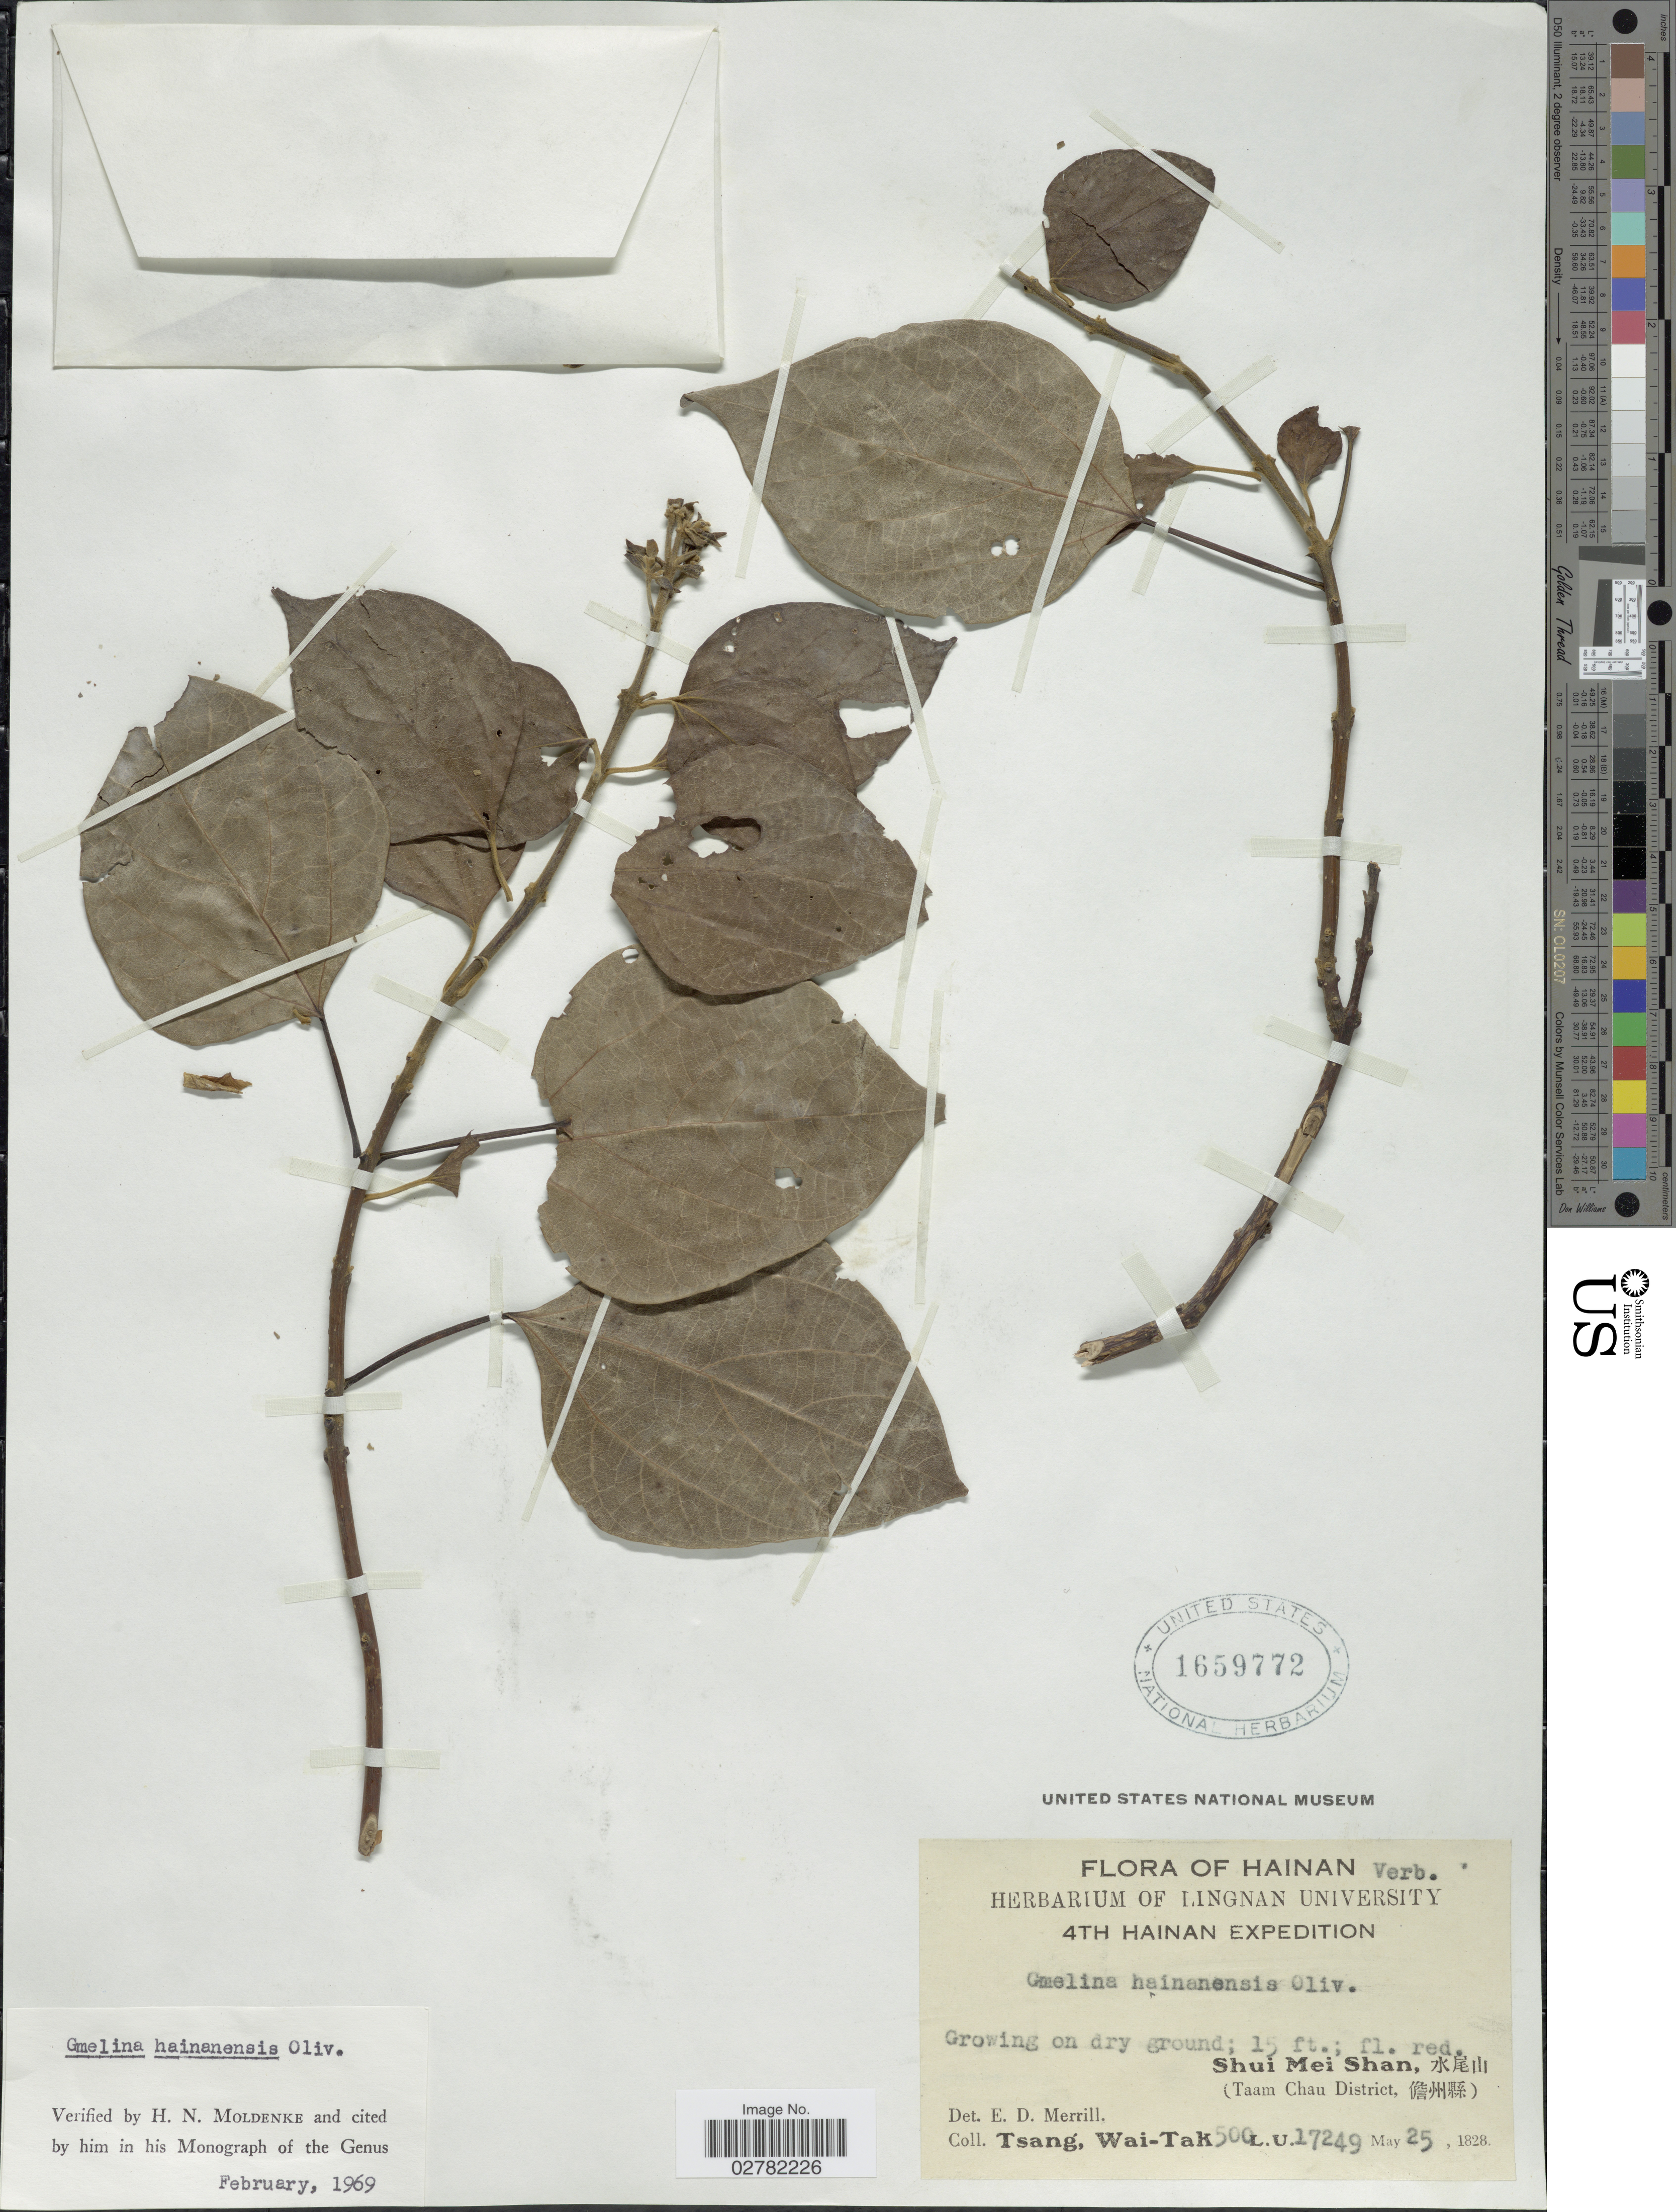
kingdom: Plantae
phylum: Tracheophyta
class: Magnoliopsida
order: Lamiales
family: Lamiaceae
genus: Gmelina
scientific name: Gmelina hainanensis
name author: Oliv.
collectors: W. T. Tsang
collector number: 500L.U.17249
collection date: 1828-05-25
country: China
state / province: Hainan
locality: Shui Mei Shan, (Taam Chau District).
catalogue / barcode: US 1659772